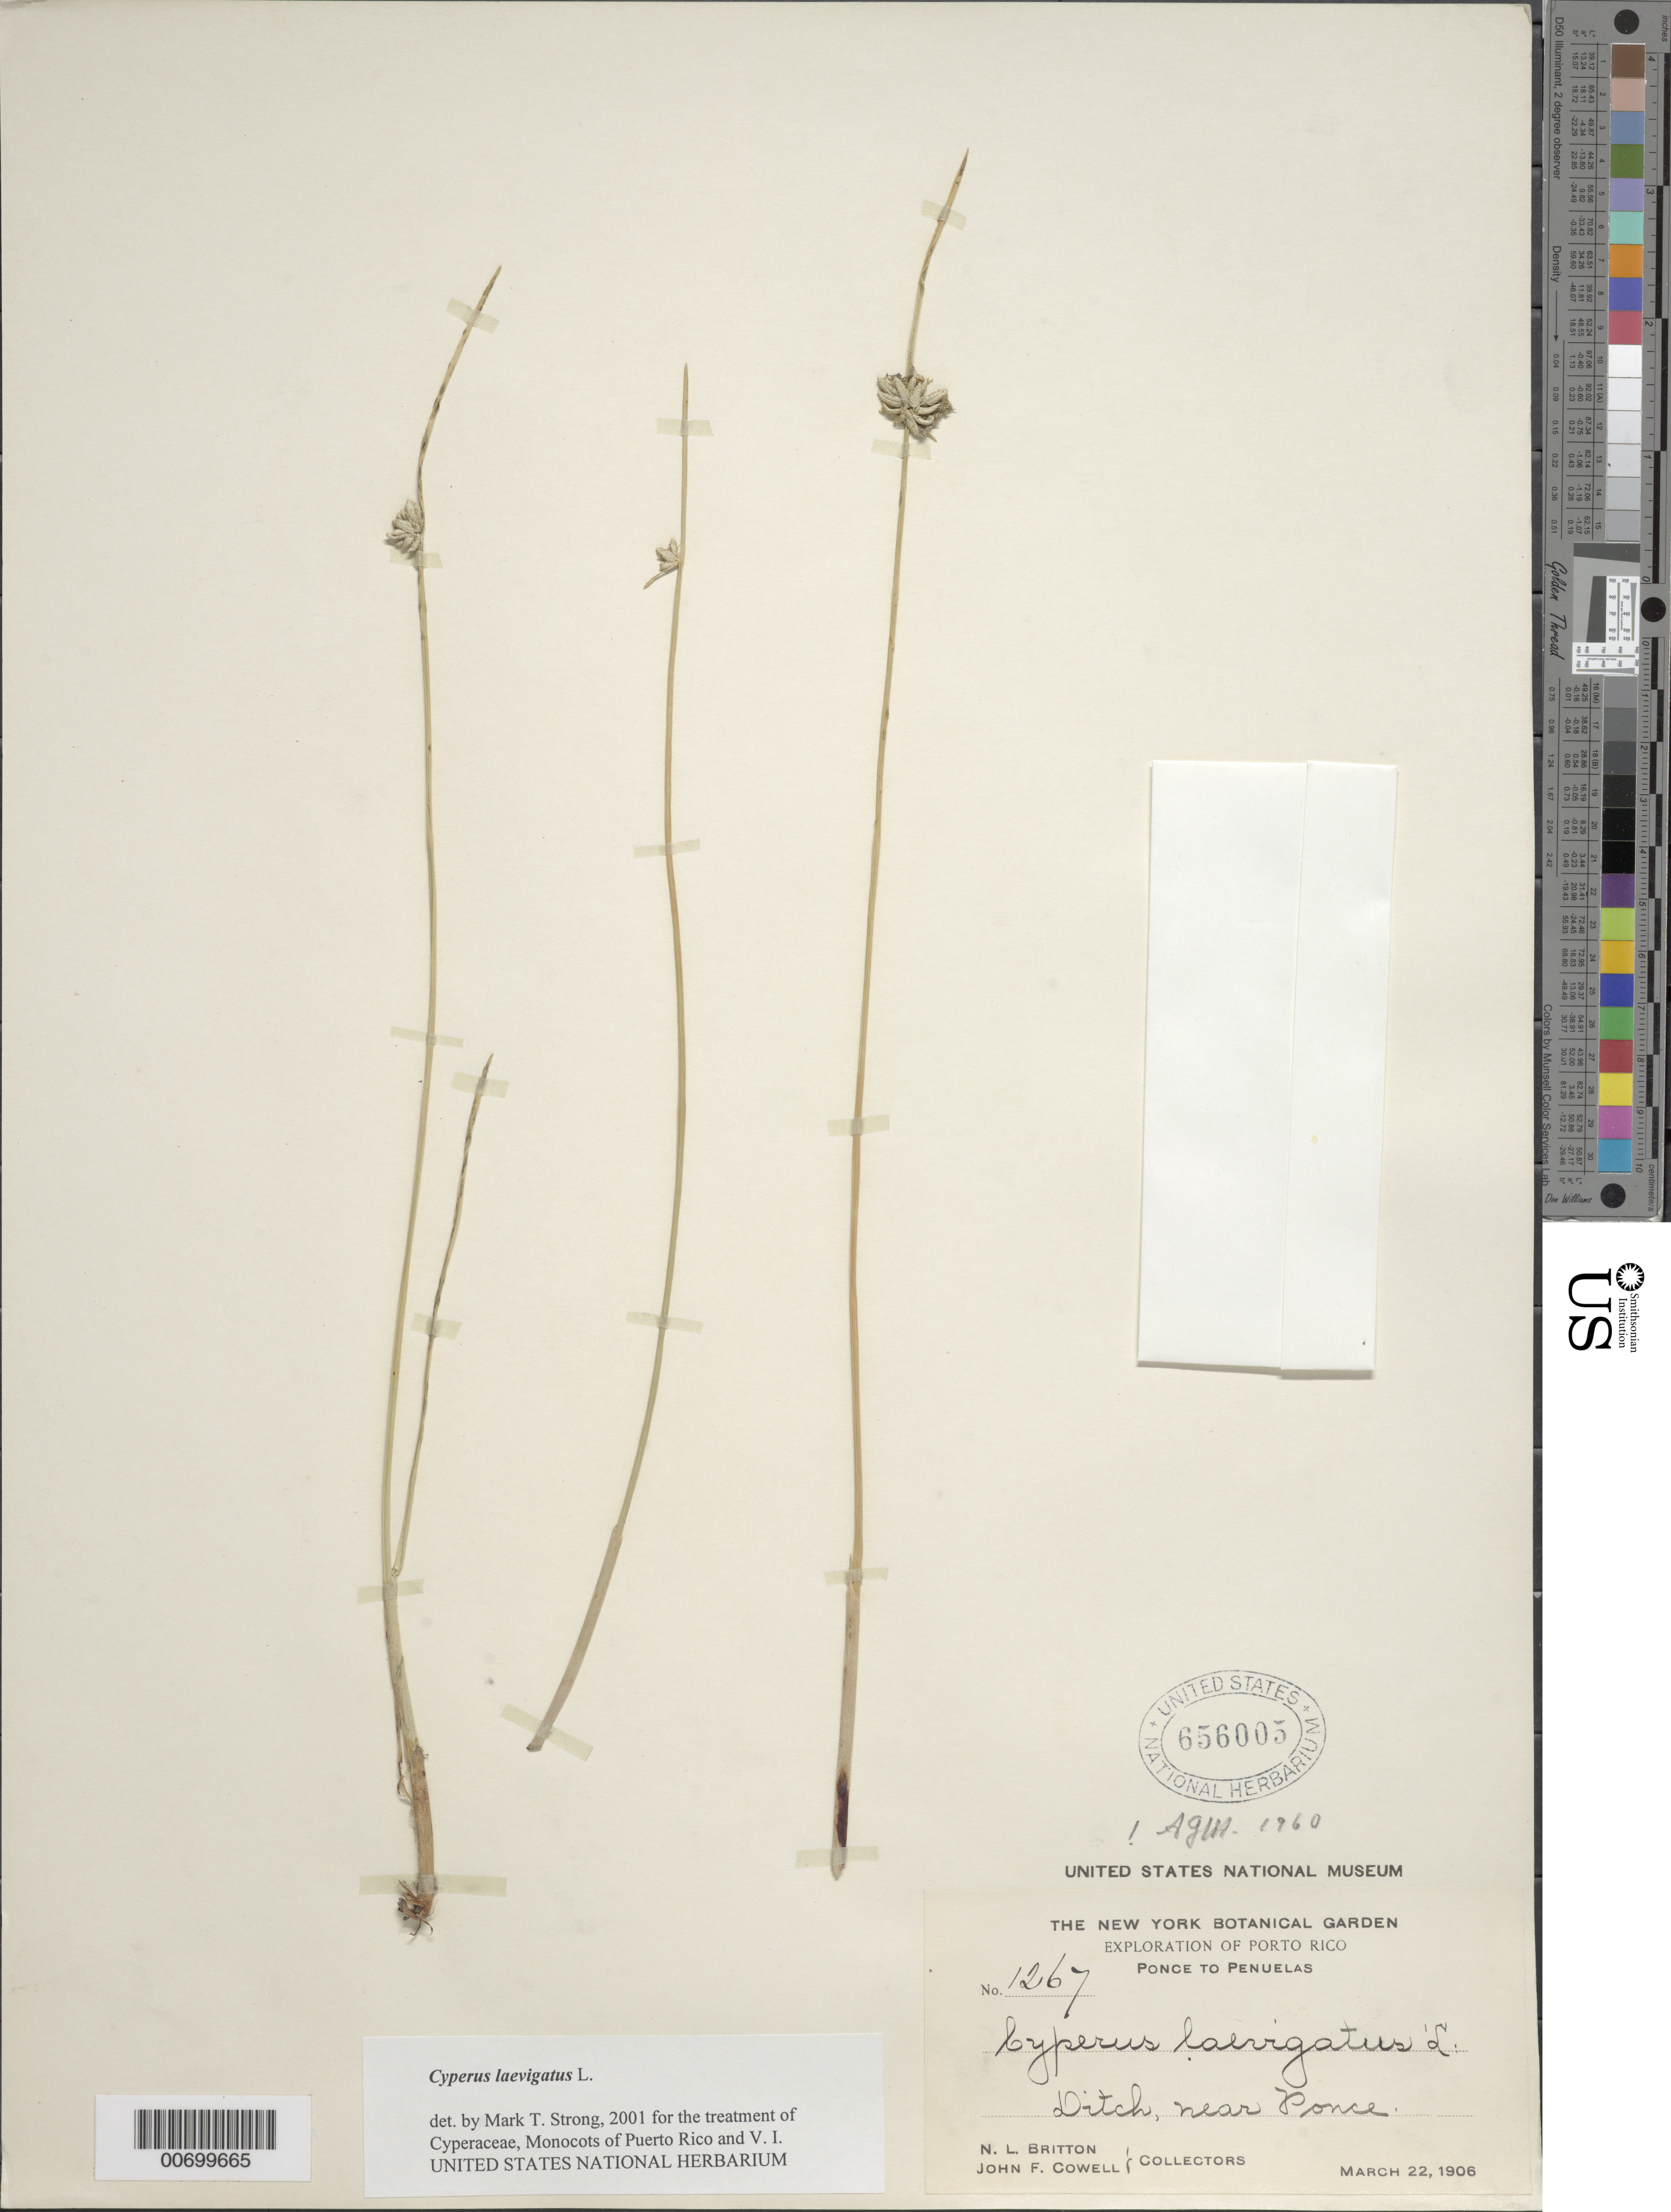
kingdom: Plantae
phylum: Tracheophyta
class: Liliopsida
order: Poales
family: Cyperaceae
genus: Cyperus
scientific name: Cyperus laevigatus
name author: L.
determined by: Strong, M. T., (US), Smithsonian Institution - National Museum of Natural History (UNITED STATES)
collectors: N. Britton & J. F. Cowell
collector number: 1267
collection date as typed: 22 Mar 1906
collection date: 1906-03-22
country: Puerto Rico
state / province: Ponce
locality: Near Ponce.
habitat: Ditch.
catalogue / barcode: US 656005